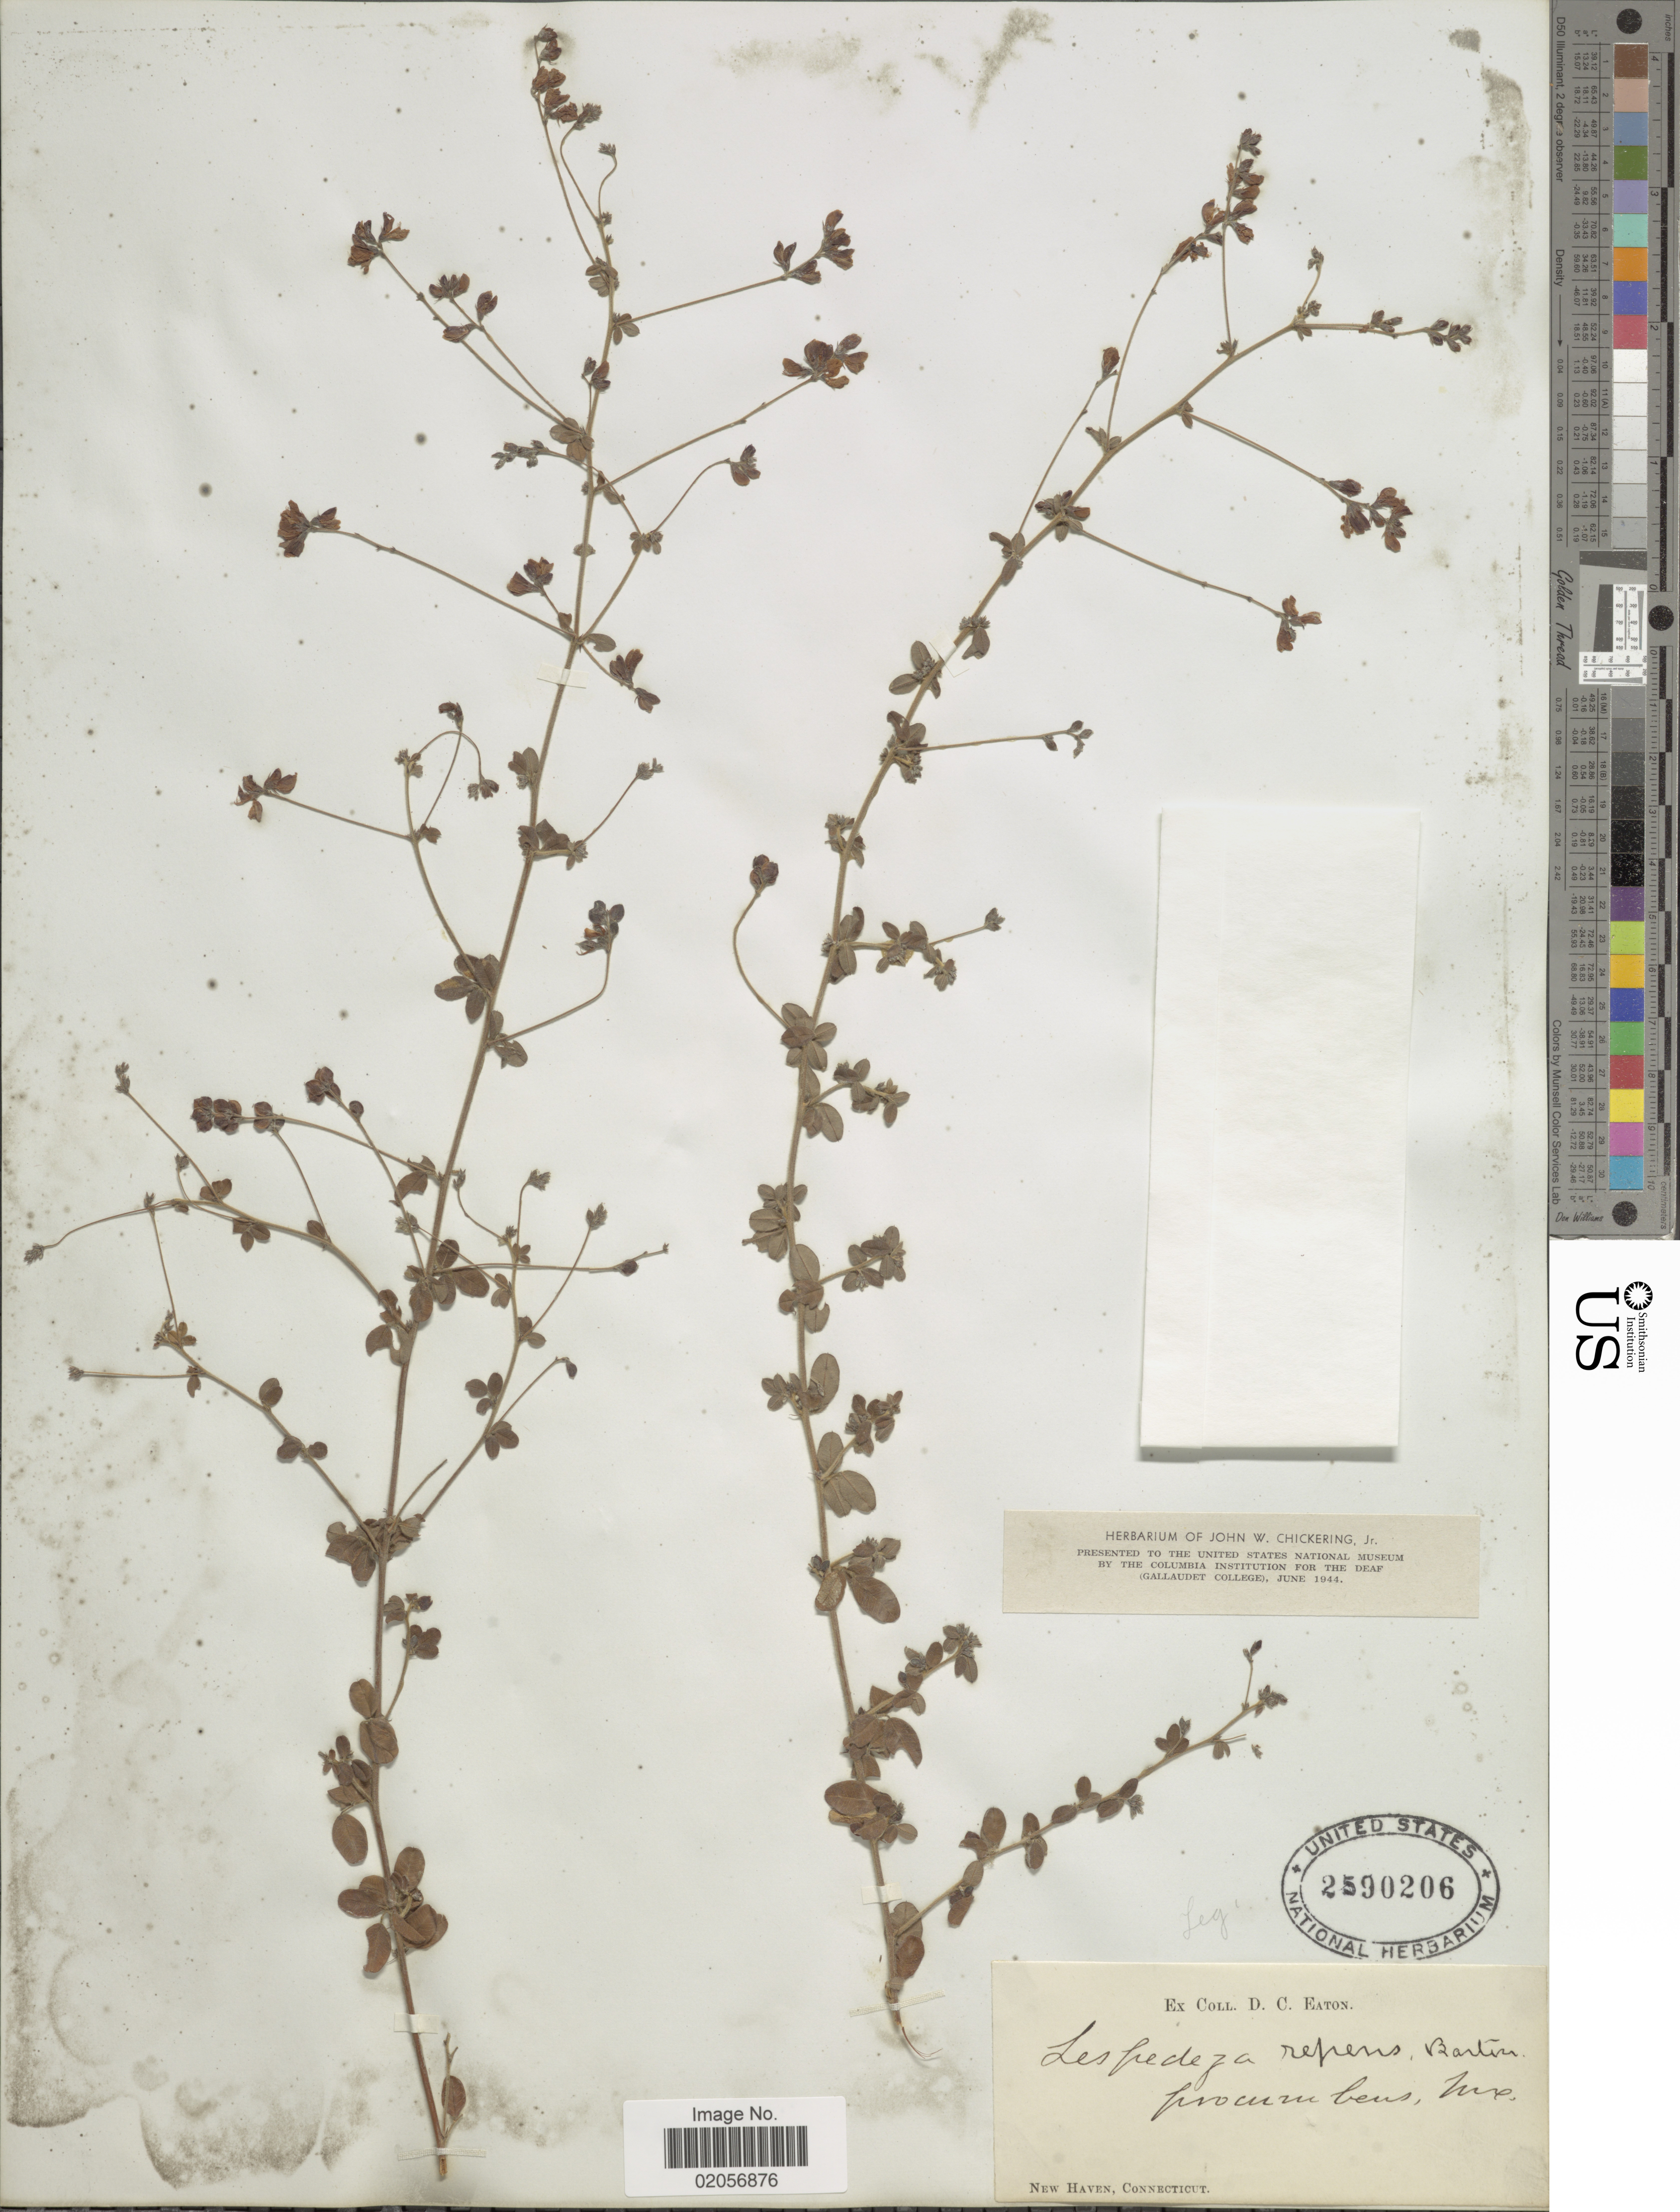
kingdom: Plantae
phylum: Tracheophyta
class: Magnoliopsida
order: Fabales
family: Fabaceae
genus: Lespedeza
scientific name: Lespedeza repens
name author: (L.) W.P.C. Barton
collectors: D. Eaton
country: United States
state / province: Connecticut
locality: New Haven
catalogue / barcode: US 2590206